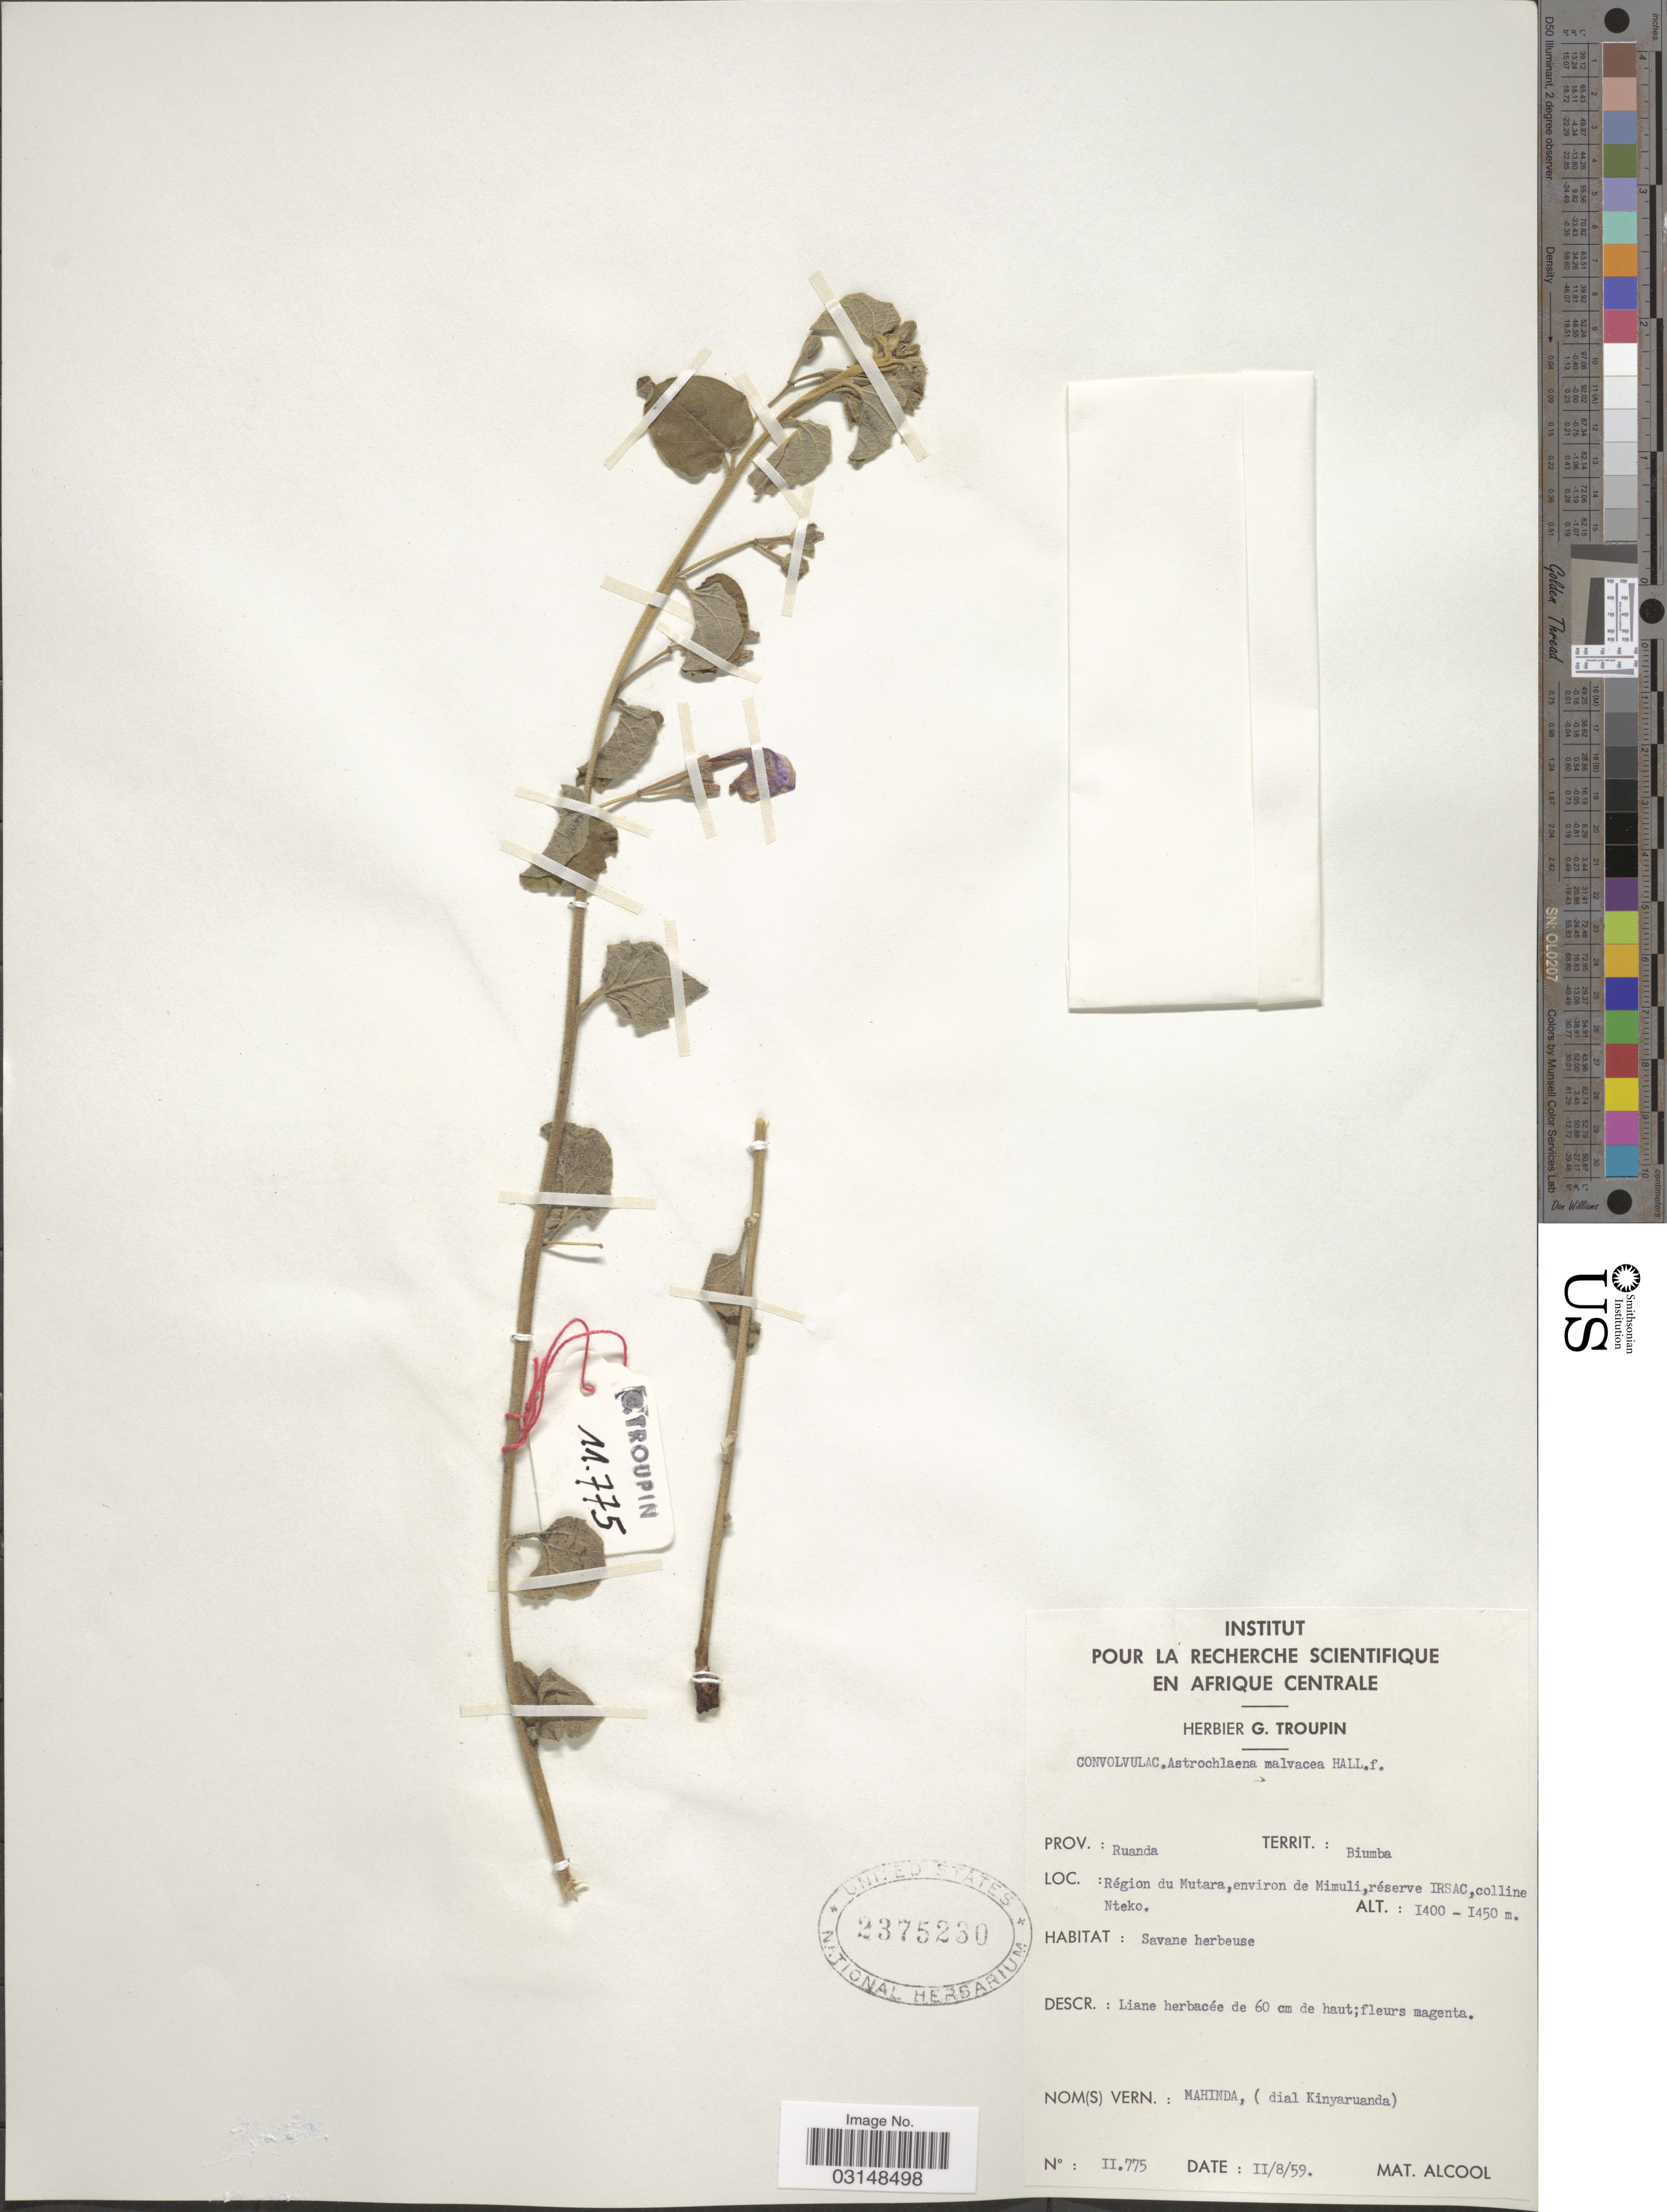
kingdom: Plantae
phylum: Tracheophyta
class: Magnoliopsida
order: Solanales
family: Convolvulaceae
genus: Astripomoea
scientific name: Astripomoea malvacea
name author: (Klotzsch) A. Meeuse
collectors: ex herb. G. Troupin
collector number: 11775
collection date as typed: Transcribed d/m/y: 8/2/59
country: Rwanda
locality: Prov.: Ruanda, Territ.: Biumba, Région du Mutara, environ de Mimuli, réserve IRSAC, colline Nteko.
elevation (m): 1400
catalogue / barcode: US 2375230